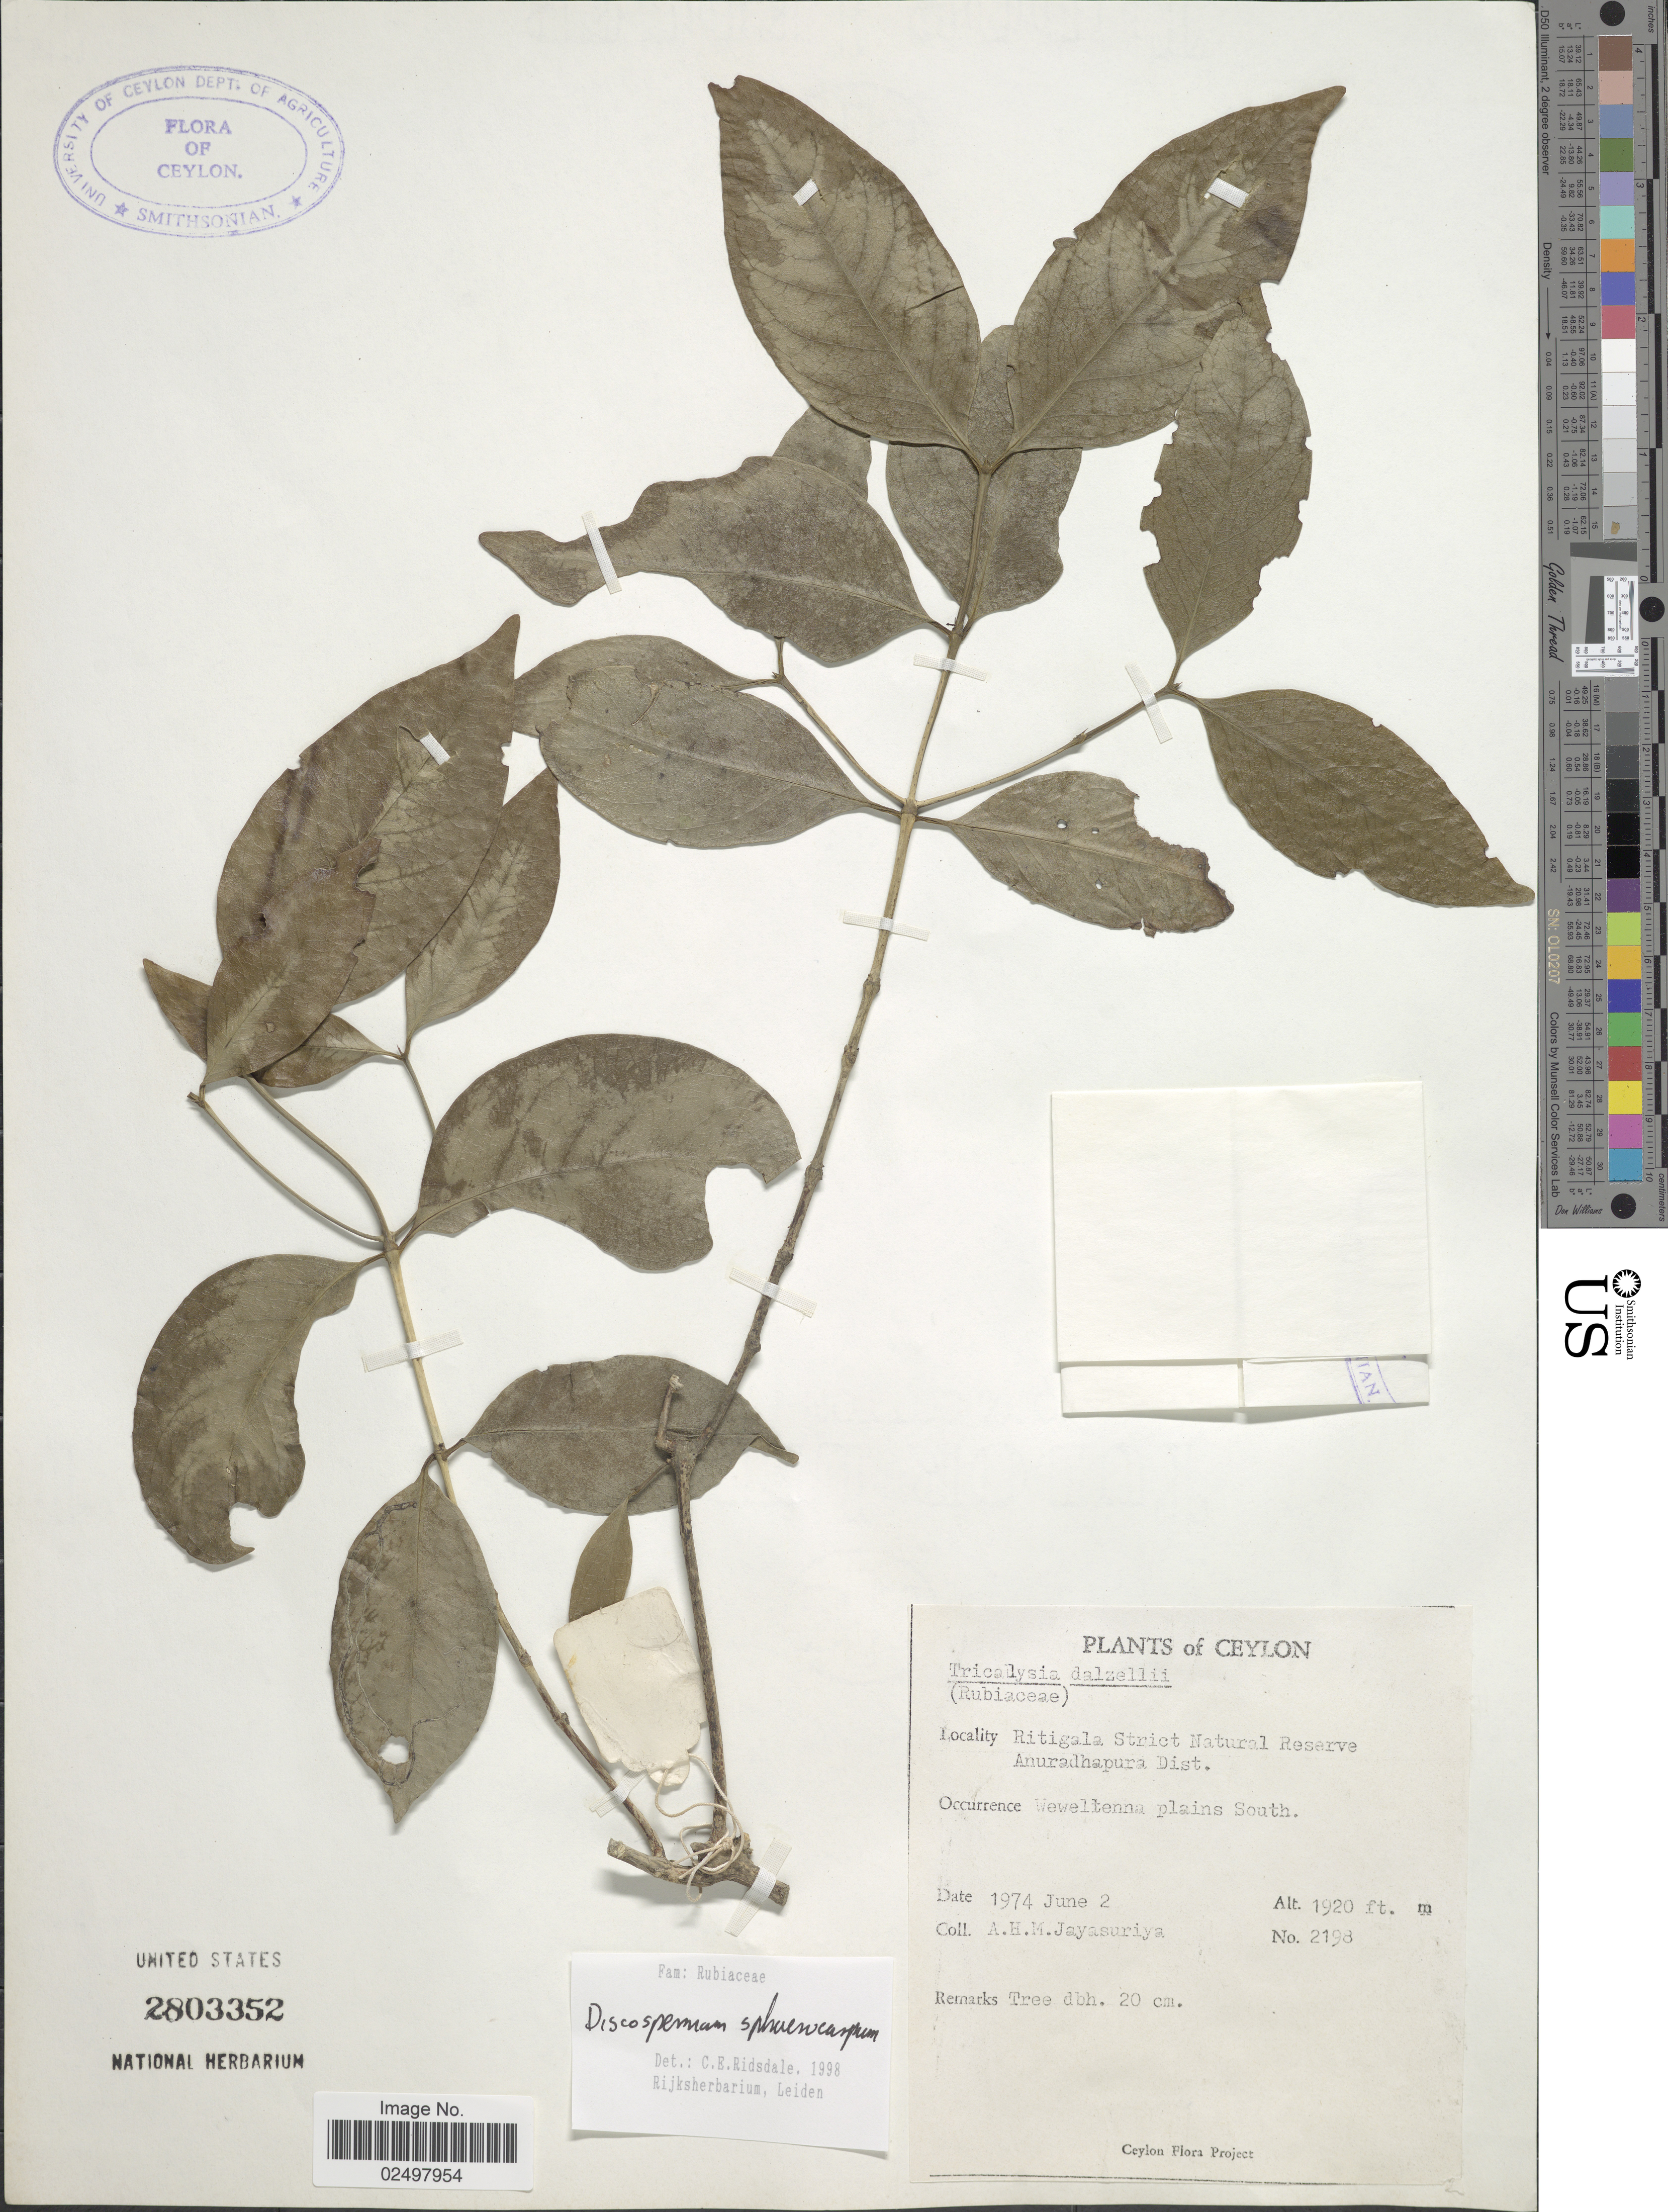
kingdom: Plantae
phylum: Tracheophyta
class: Magnoliopsida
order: Gentianales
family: Rubiaceae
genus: Discospermum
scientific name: Discospermum sphaerocarpum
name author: Dalzell ex Hook. f.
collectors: A. H. Jayasuriya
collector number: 2198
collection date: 1974-06-02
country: Sri Lanka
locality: Ceylon, Ritigala Strict Natural Reserve, Anuradhapura Dist. Weweltenna plains South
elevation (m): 585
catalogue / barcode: US 2803352